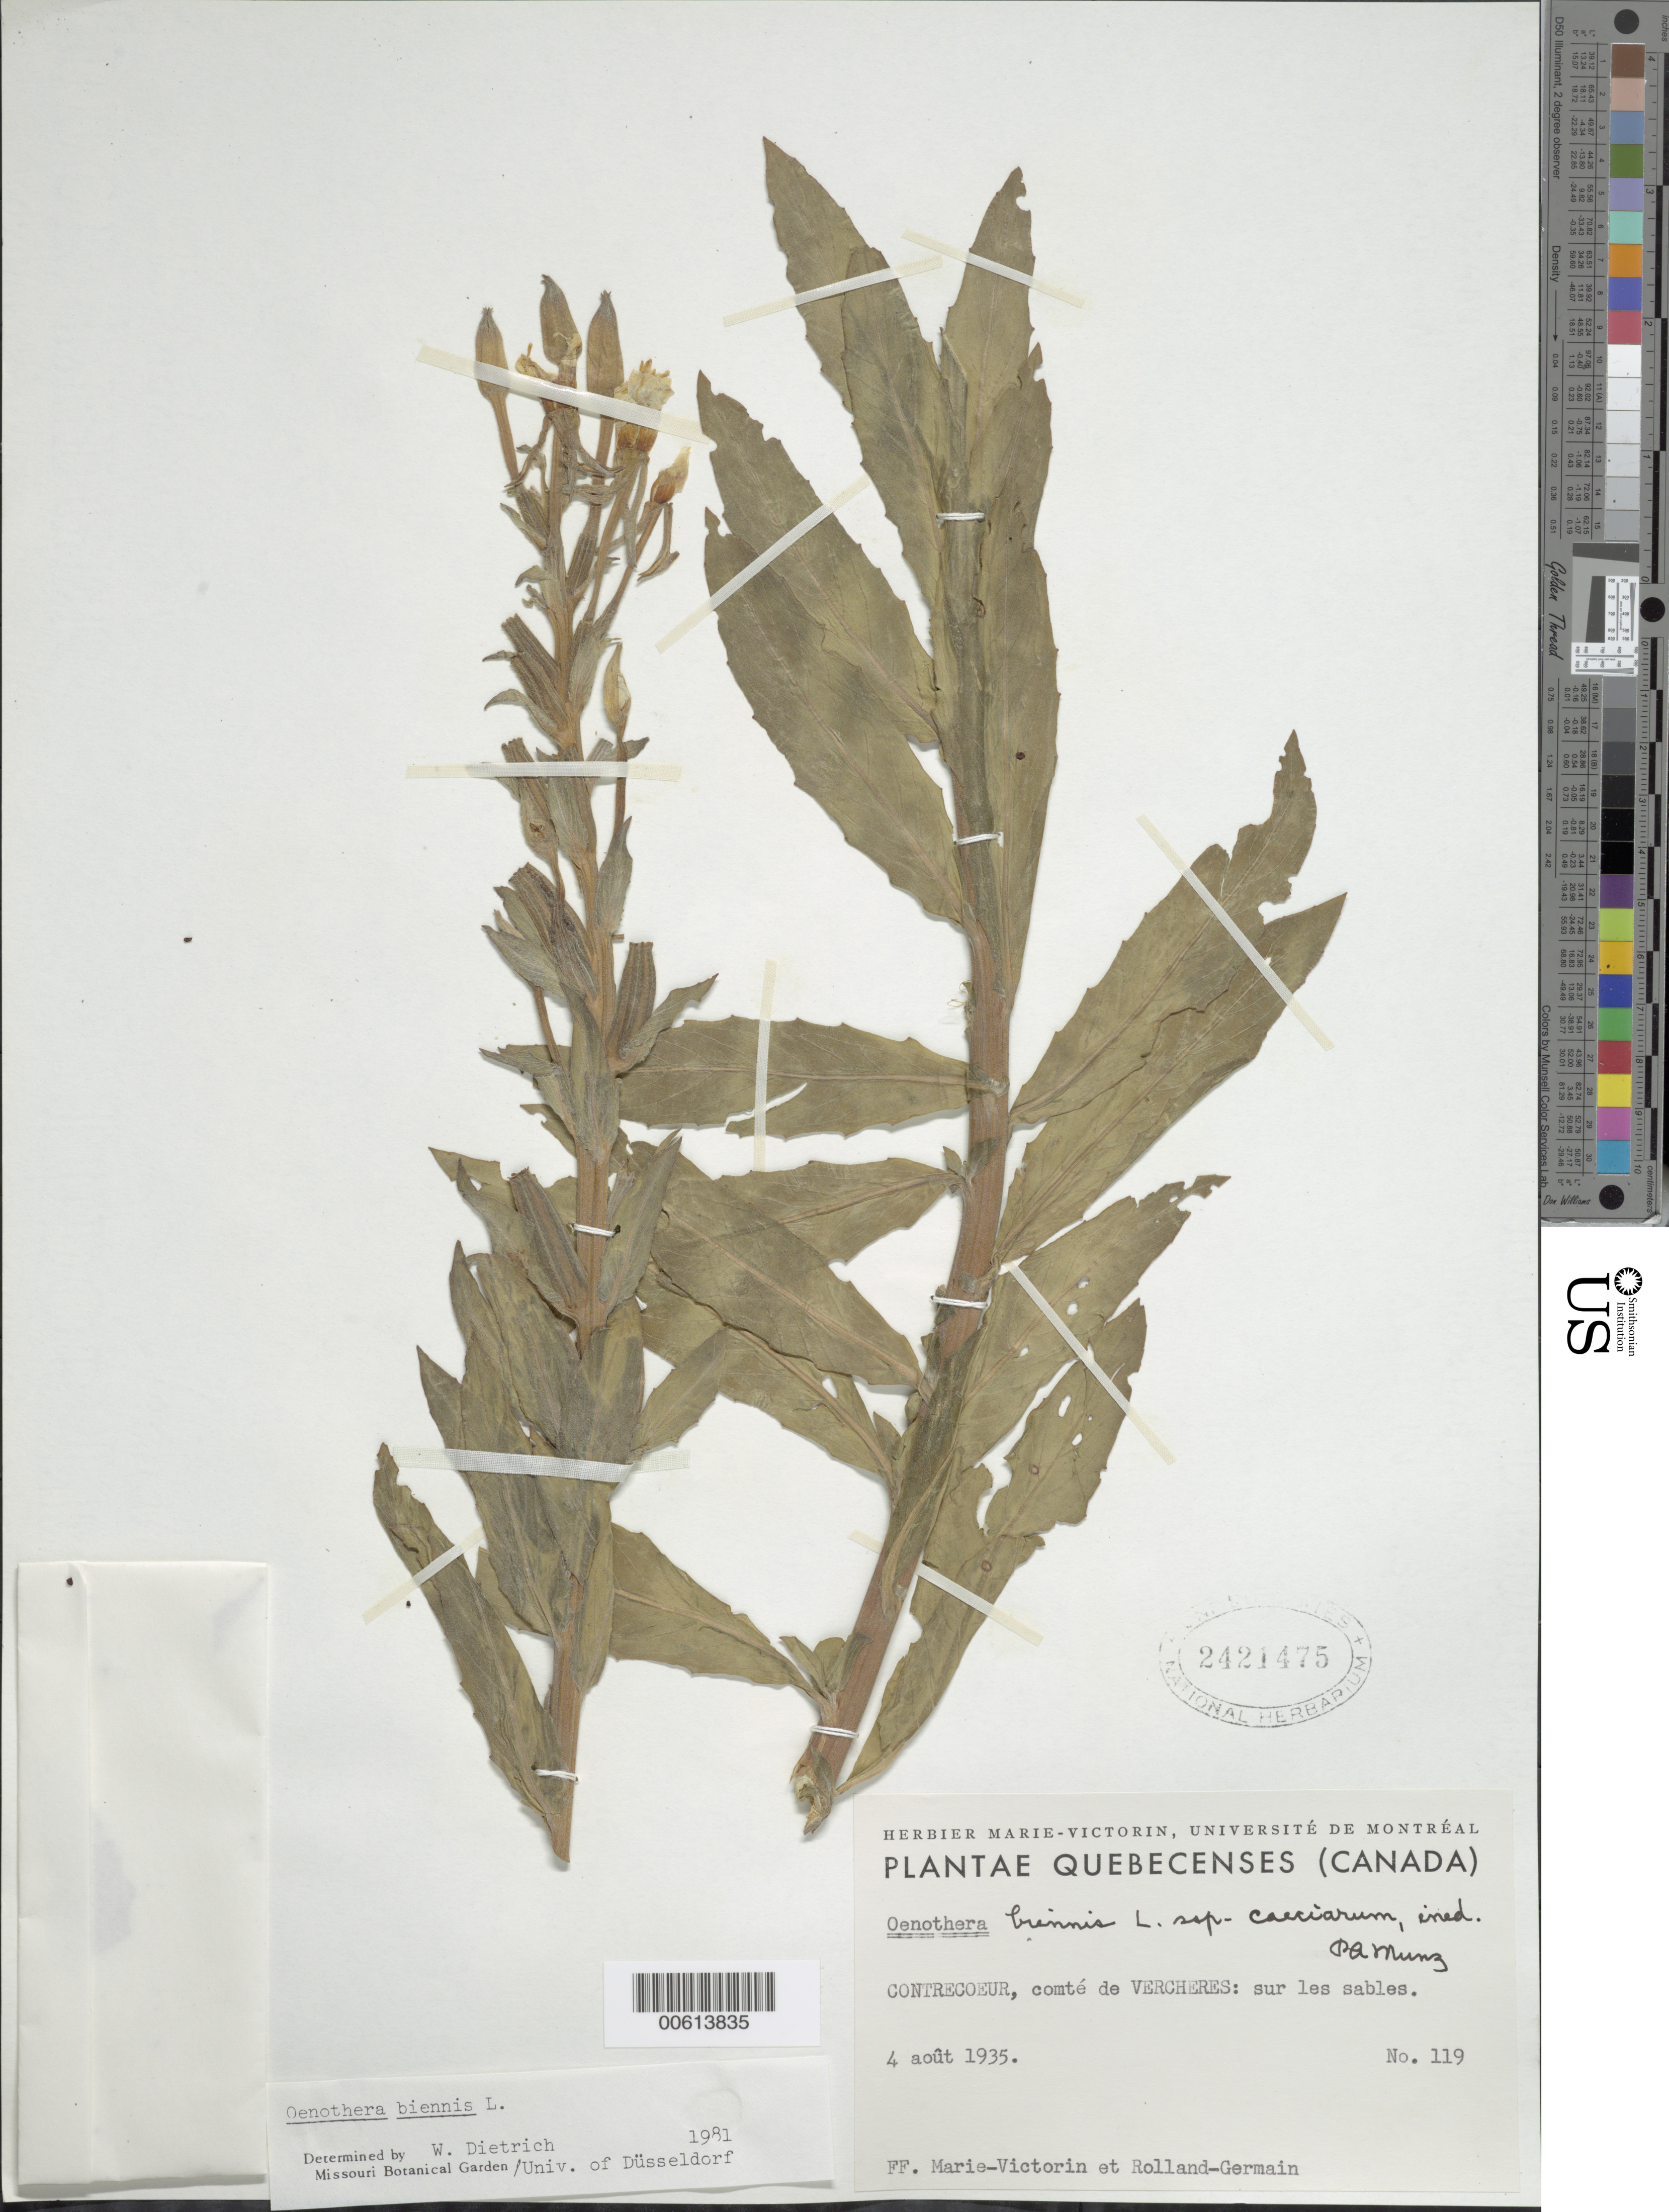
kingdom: Plantae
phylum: Tracheophyta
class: Magnoliopsida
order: Myrtales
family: Onagraceae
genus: Oenothera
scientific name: Oenothera biennis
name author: L.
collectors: Fr. Marie-Victorin & Rolland-Germain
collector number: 119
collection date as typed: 04 Aug 1935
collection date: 1935-08-04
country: Canada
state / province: Quebec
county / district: Lajemmerais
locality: Contrecoeur, comte de Vercheres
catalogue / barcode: US 2421475